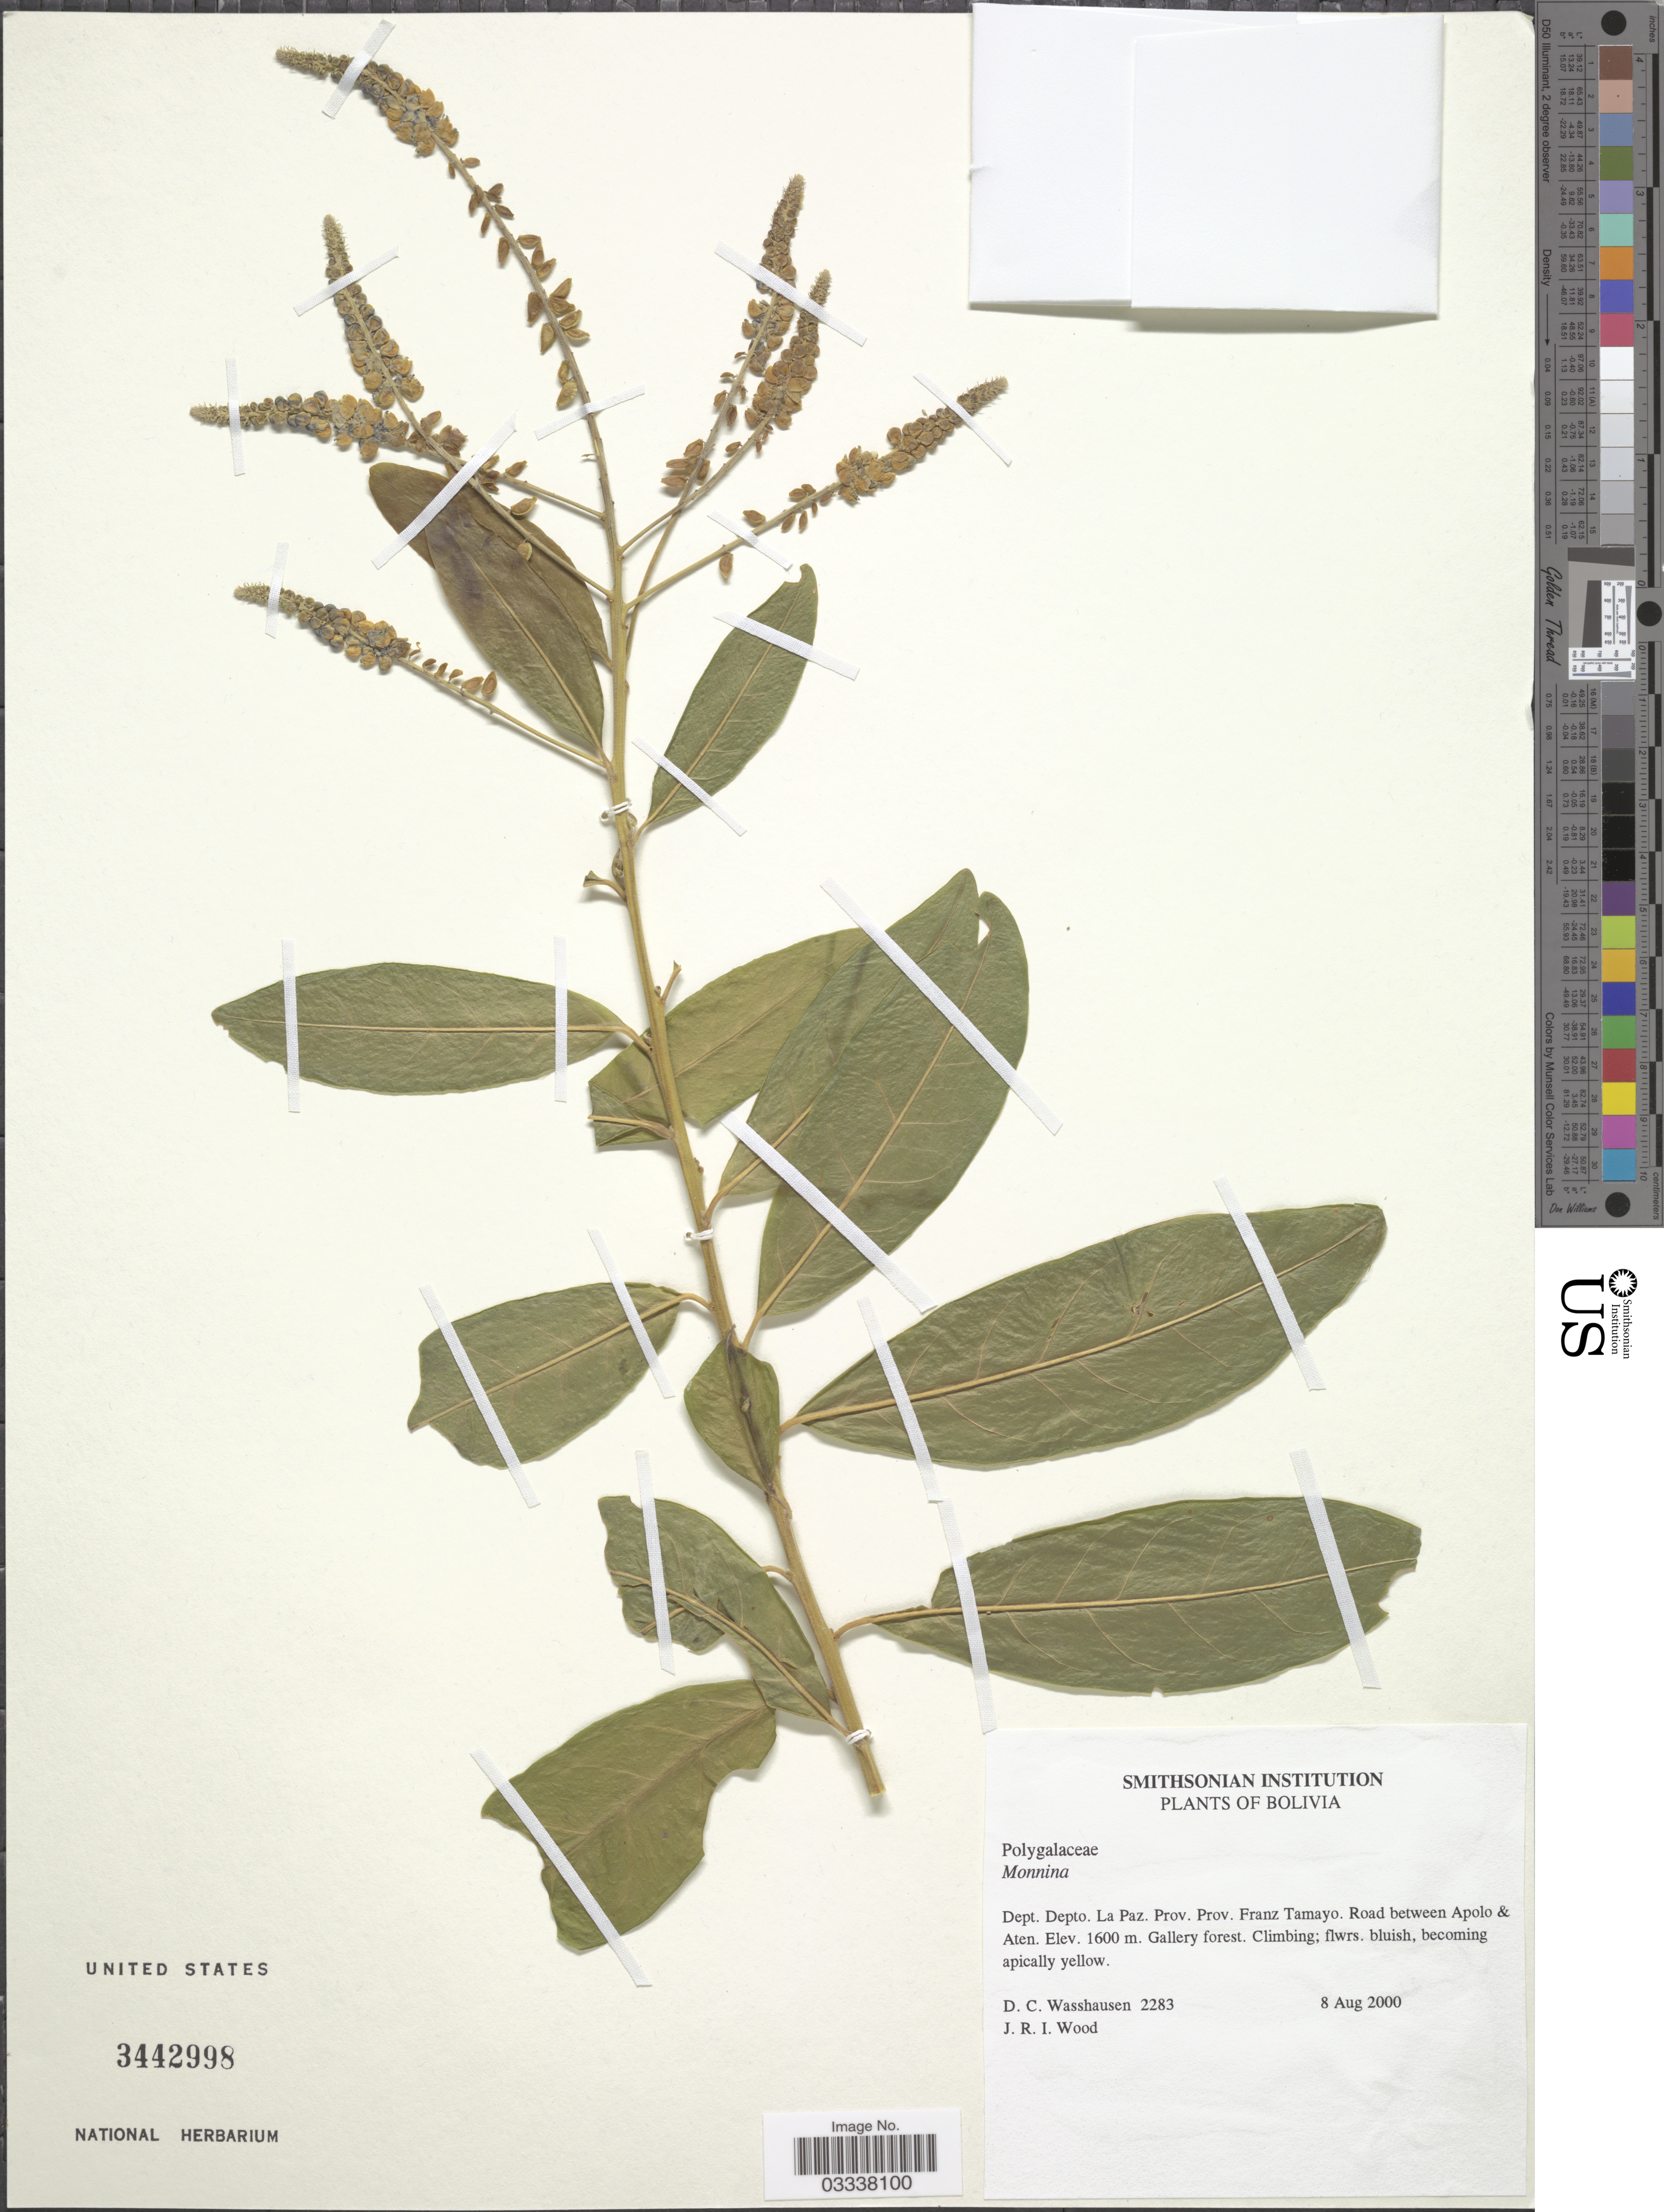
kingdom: Plantae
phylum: Tracheophyta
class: Magnoliopsida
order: Fabales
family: Polygalaceae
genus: Monnina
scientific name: Monnina sp.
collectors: D. C. Wasshausen & J. R. I. Wood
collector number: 2283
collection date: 2000-08-08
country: Bolivia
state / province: La Paz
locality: Dept. Depto. La Paz. Prov. Prov. Franz Tamayo. Road between Apolo & Aten.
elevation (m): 1600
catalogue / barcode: US 3442998